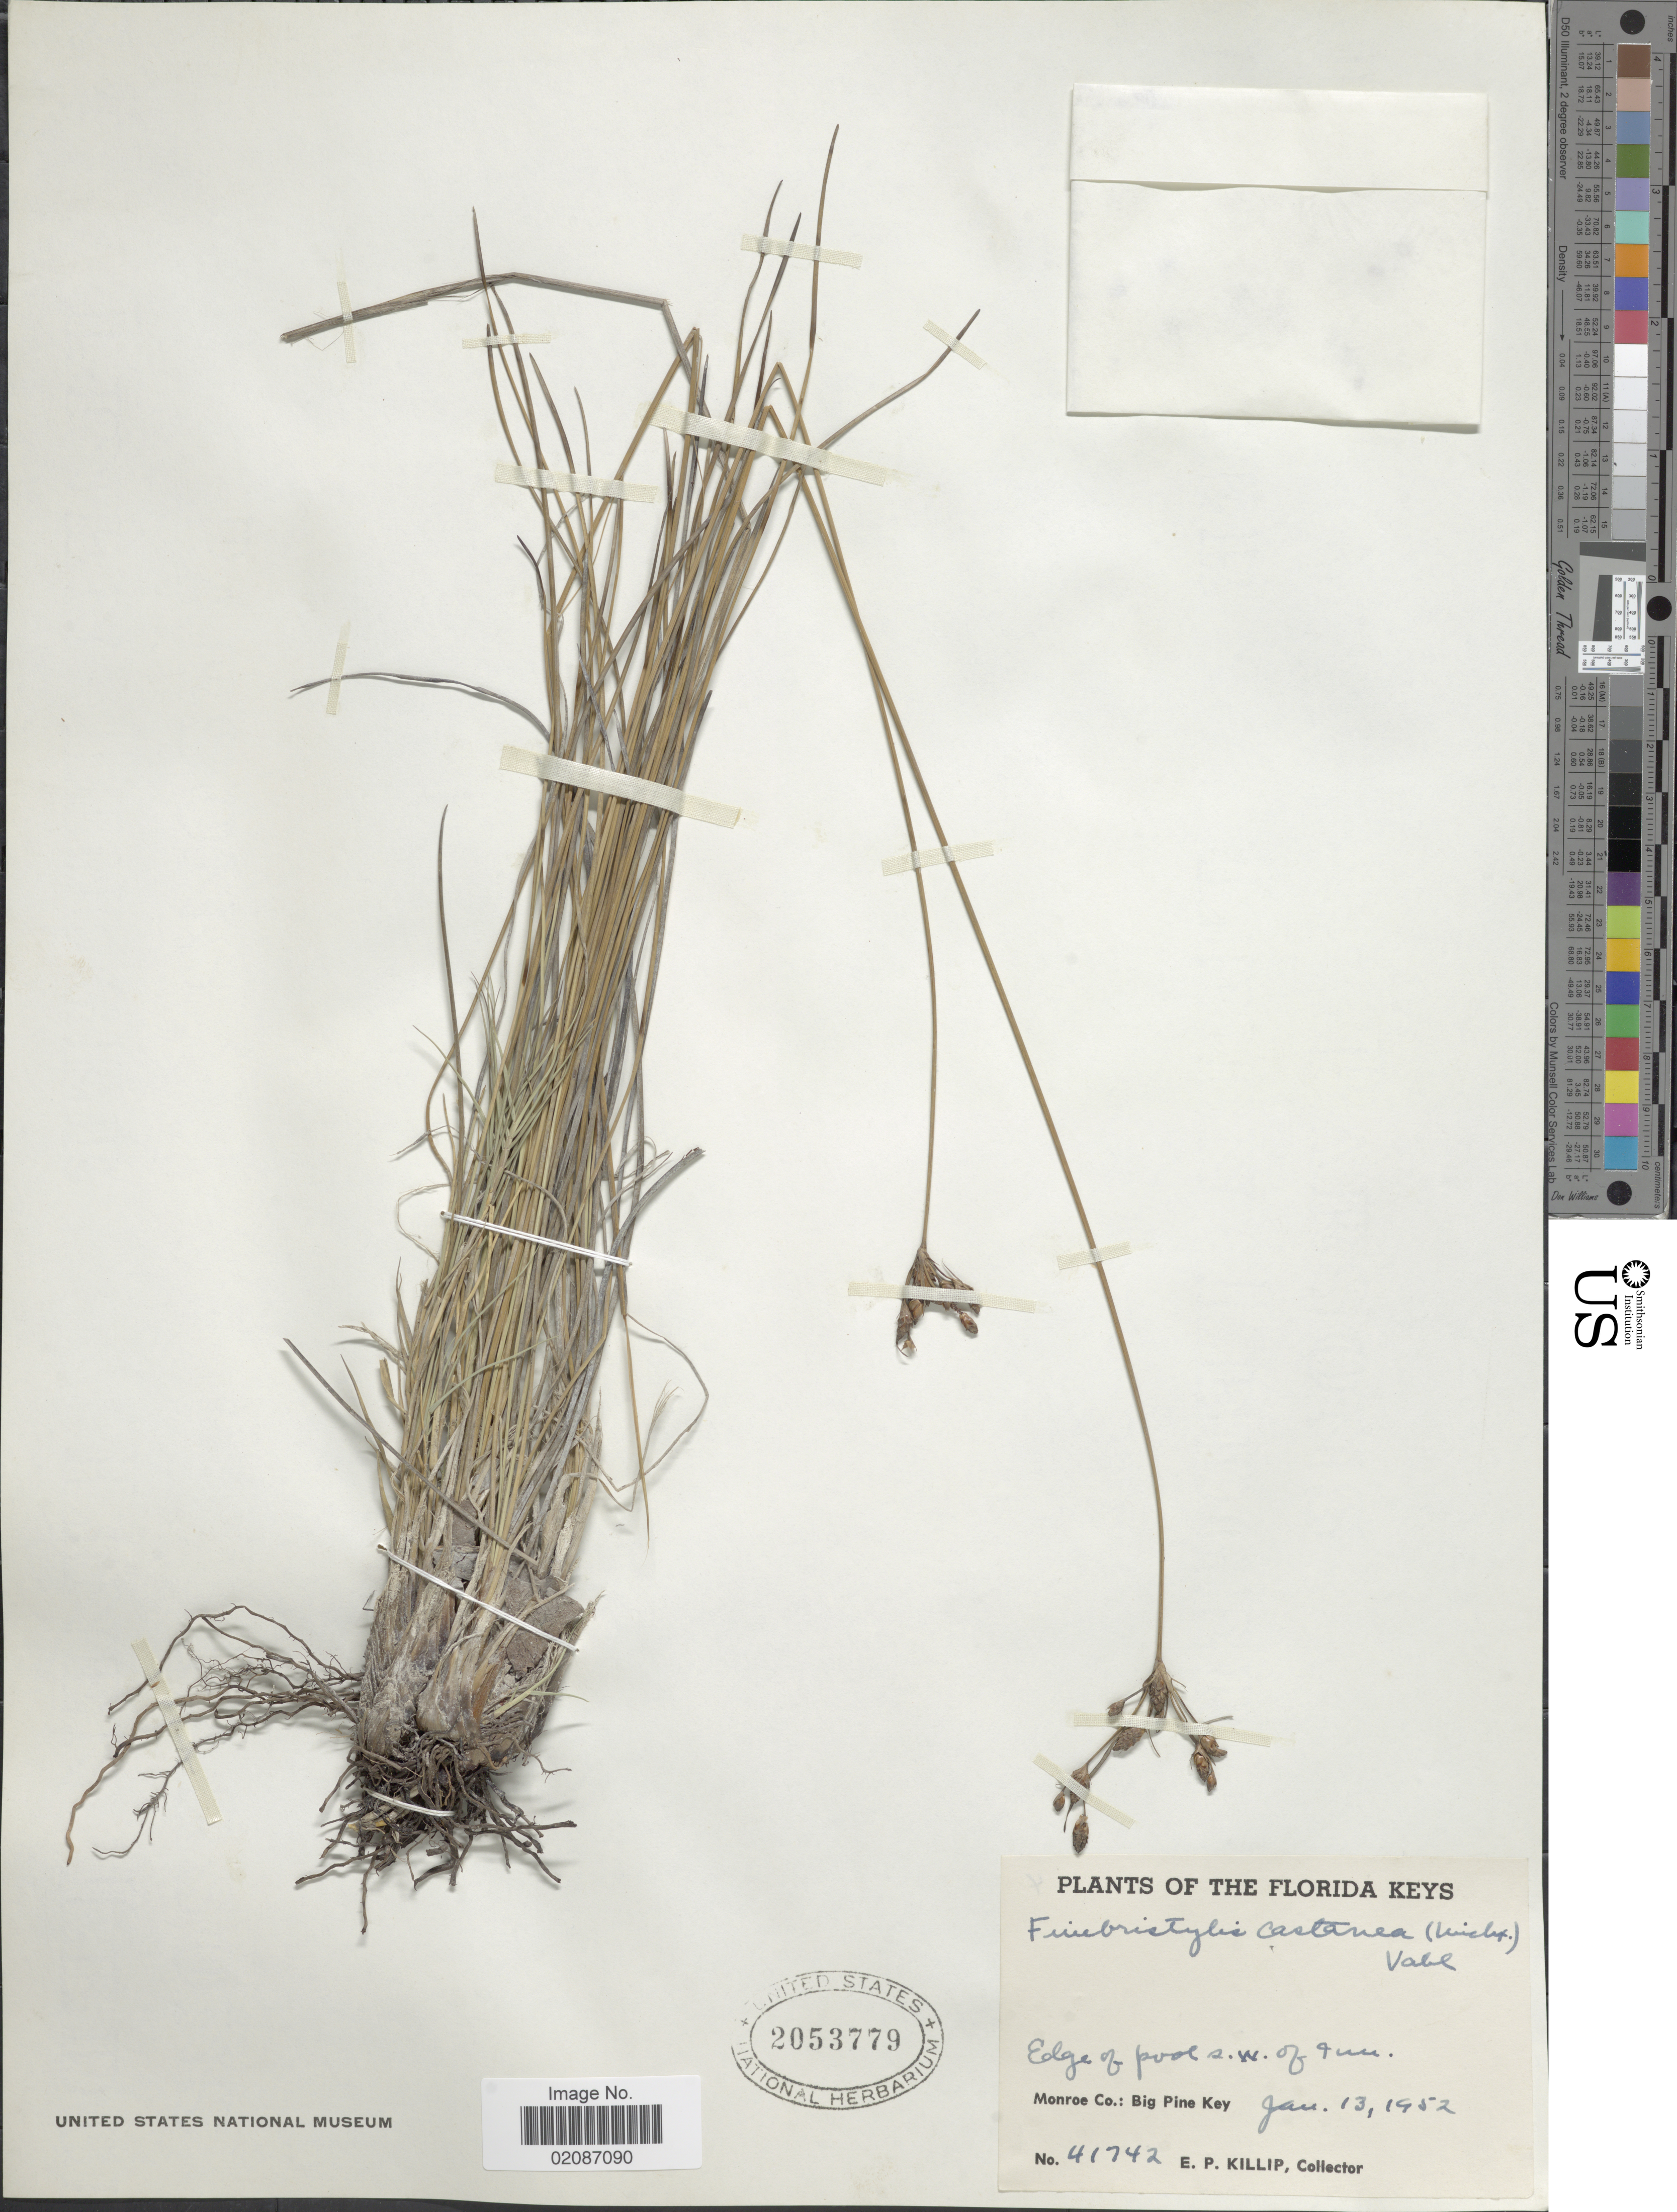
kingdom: Plantae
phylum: Tracheophyta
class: Liliopsida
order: Poales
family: Cyperaceae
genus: Fimbristylis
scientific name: Fimbristylis castanea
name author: (Michx.) Vahl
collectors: E. P. Killip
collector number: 41742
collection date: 1952-01-13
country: United States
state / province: Florida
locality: Florida Keys, edge of pool s.w. of Inn, Monroe Co, Big Pine Key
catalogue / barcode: US 2053779